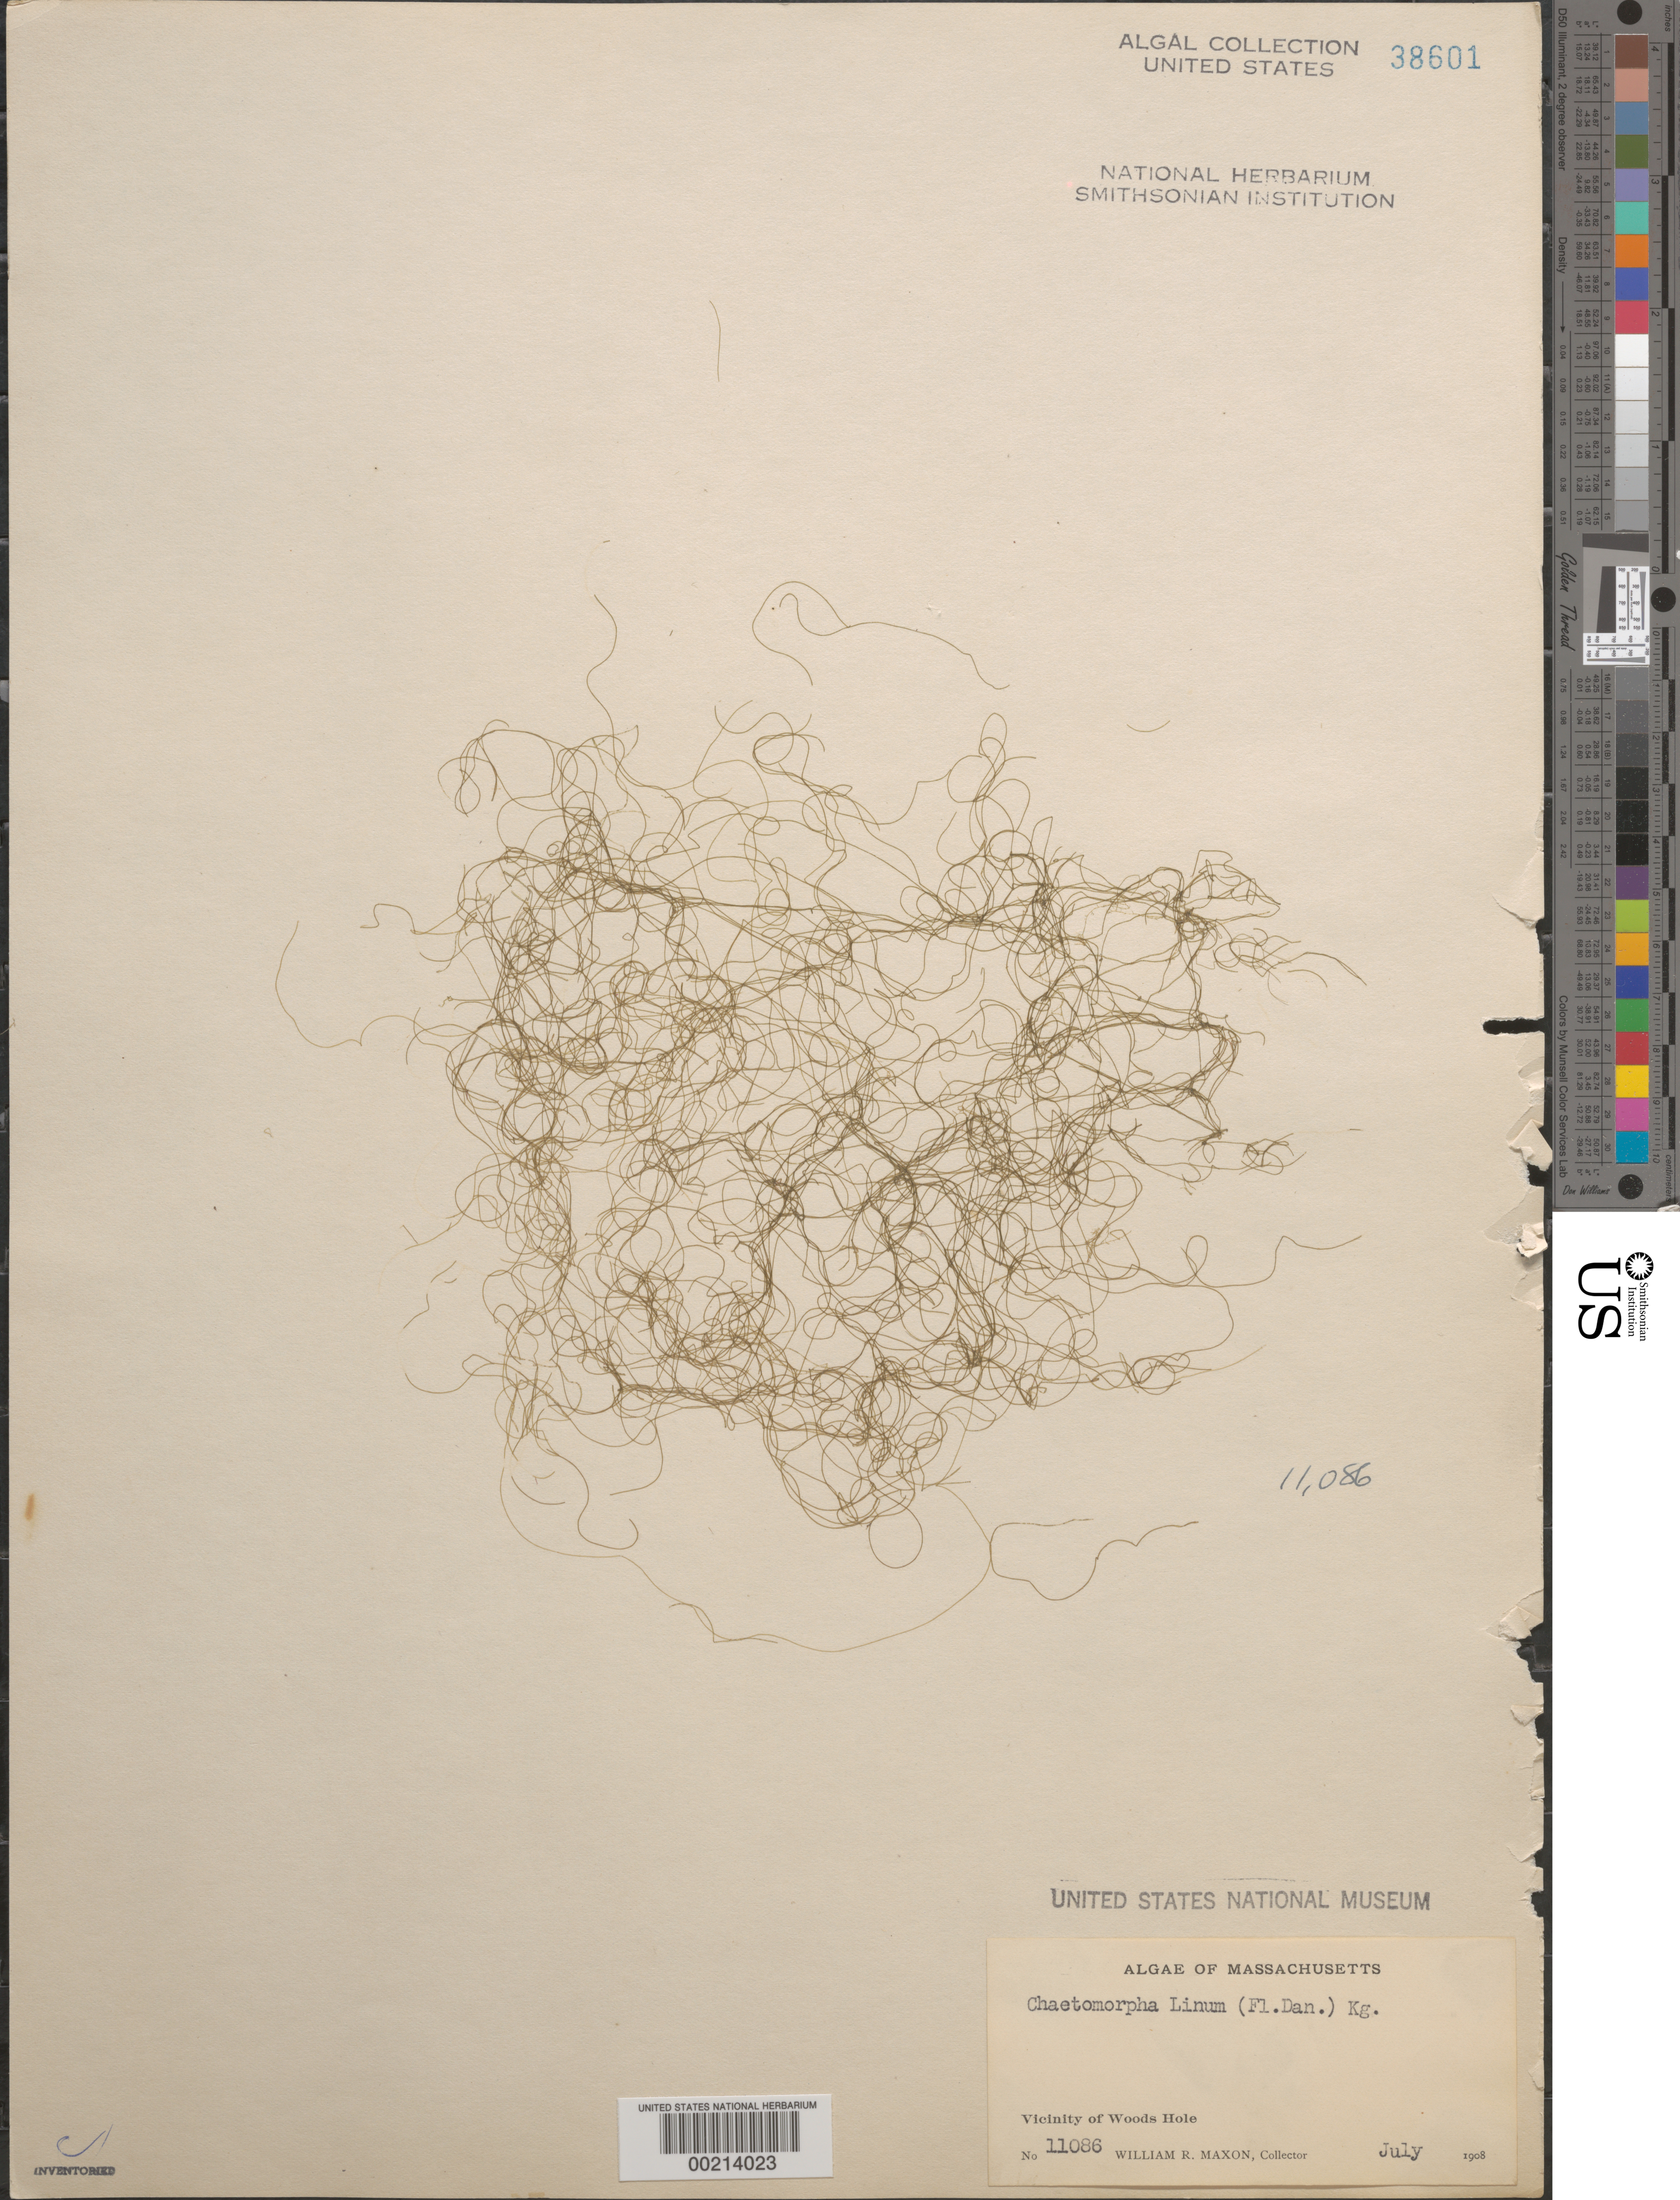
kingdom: Plantae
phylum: Chlorophyta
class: Ulvophyceae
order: Cladophorales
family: Cladophoraceae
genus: Chaetomorpha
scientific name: Chaetomorpha linum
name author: (O.F. Muell.) Kütz.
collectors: W. R. Maxon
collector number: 11086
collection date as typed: Jul 1908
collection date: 1908-07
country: United States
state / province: Massachusetts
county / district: Barnstable County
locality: Woods Hole area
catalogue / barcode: US 38601